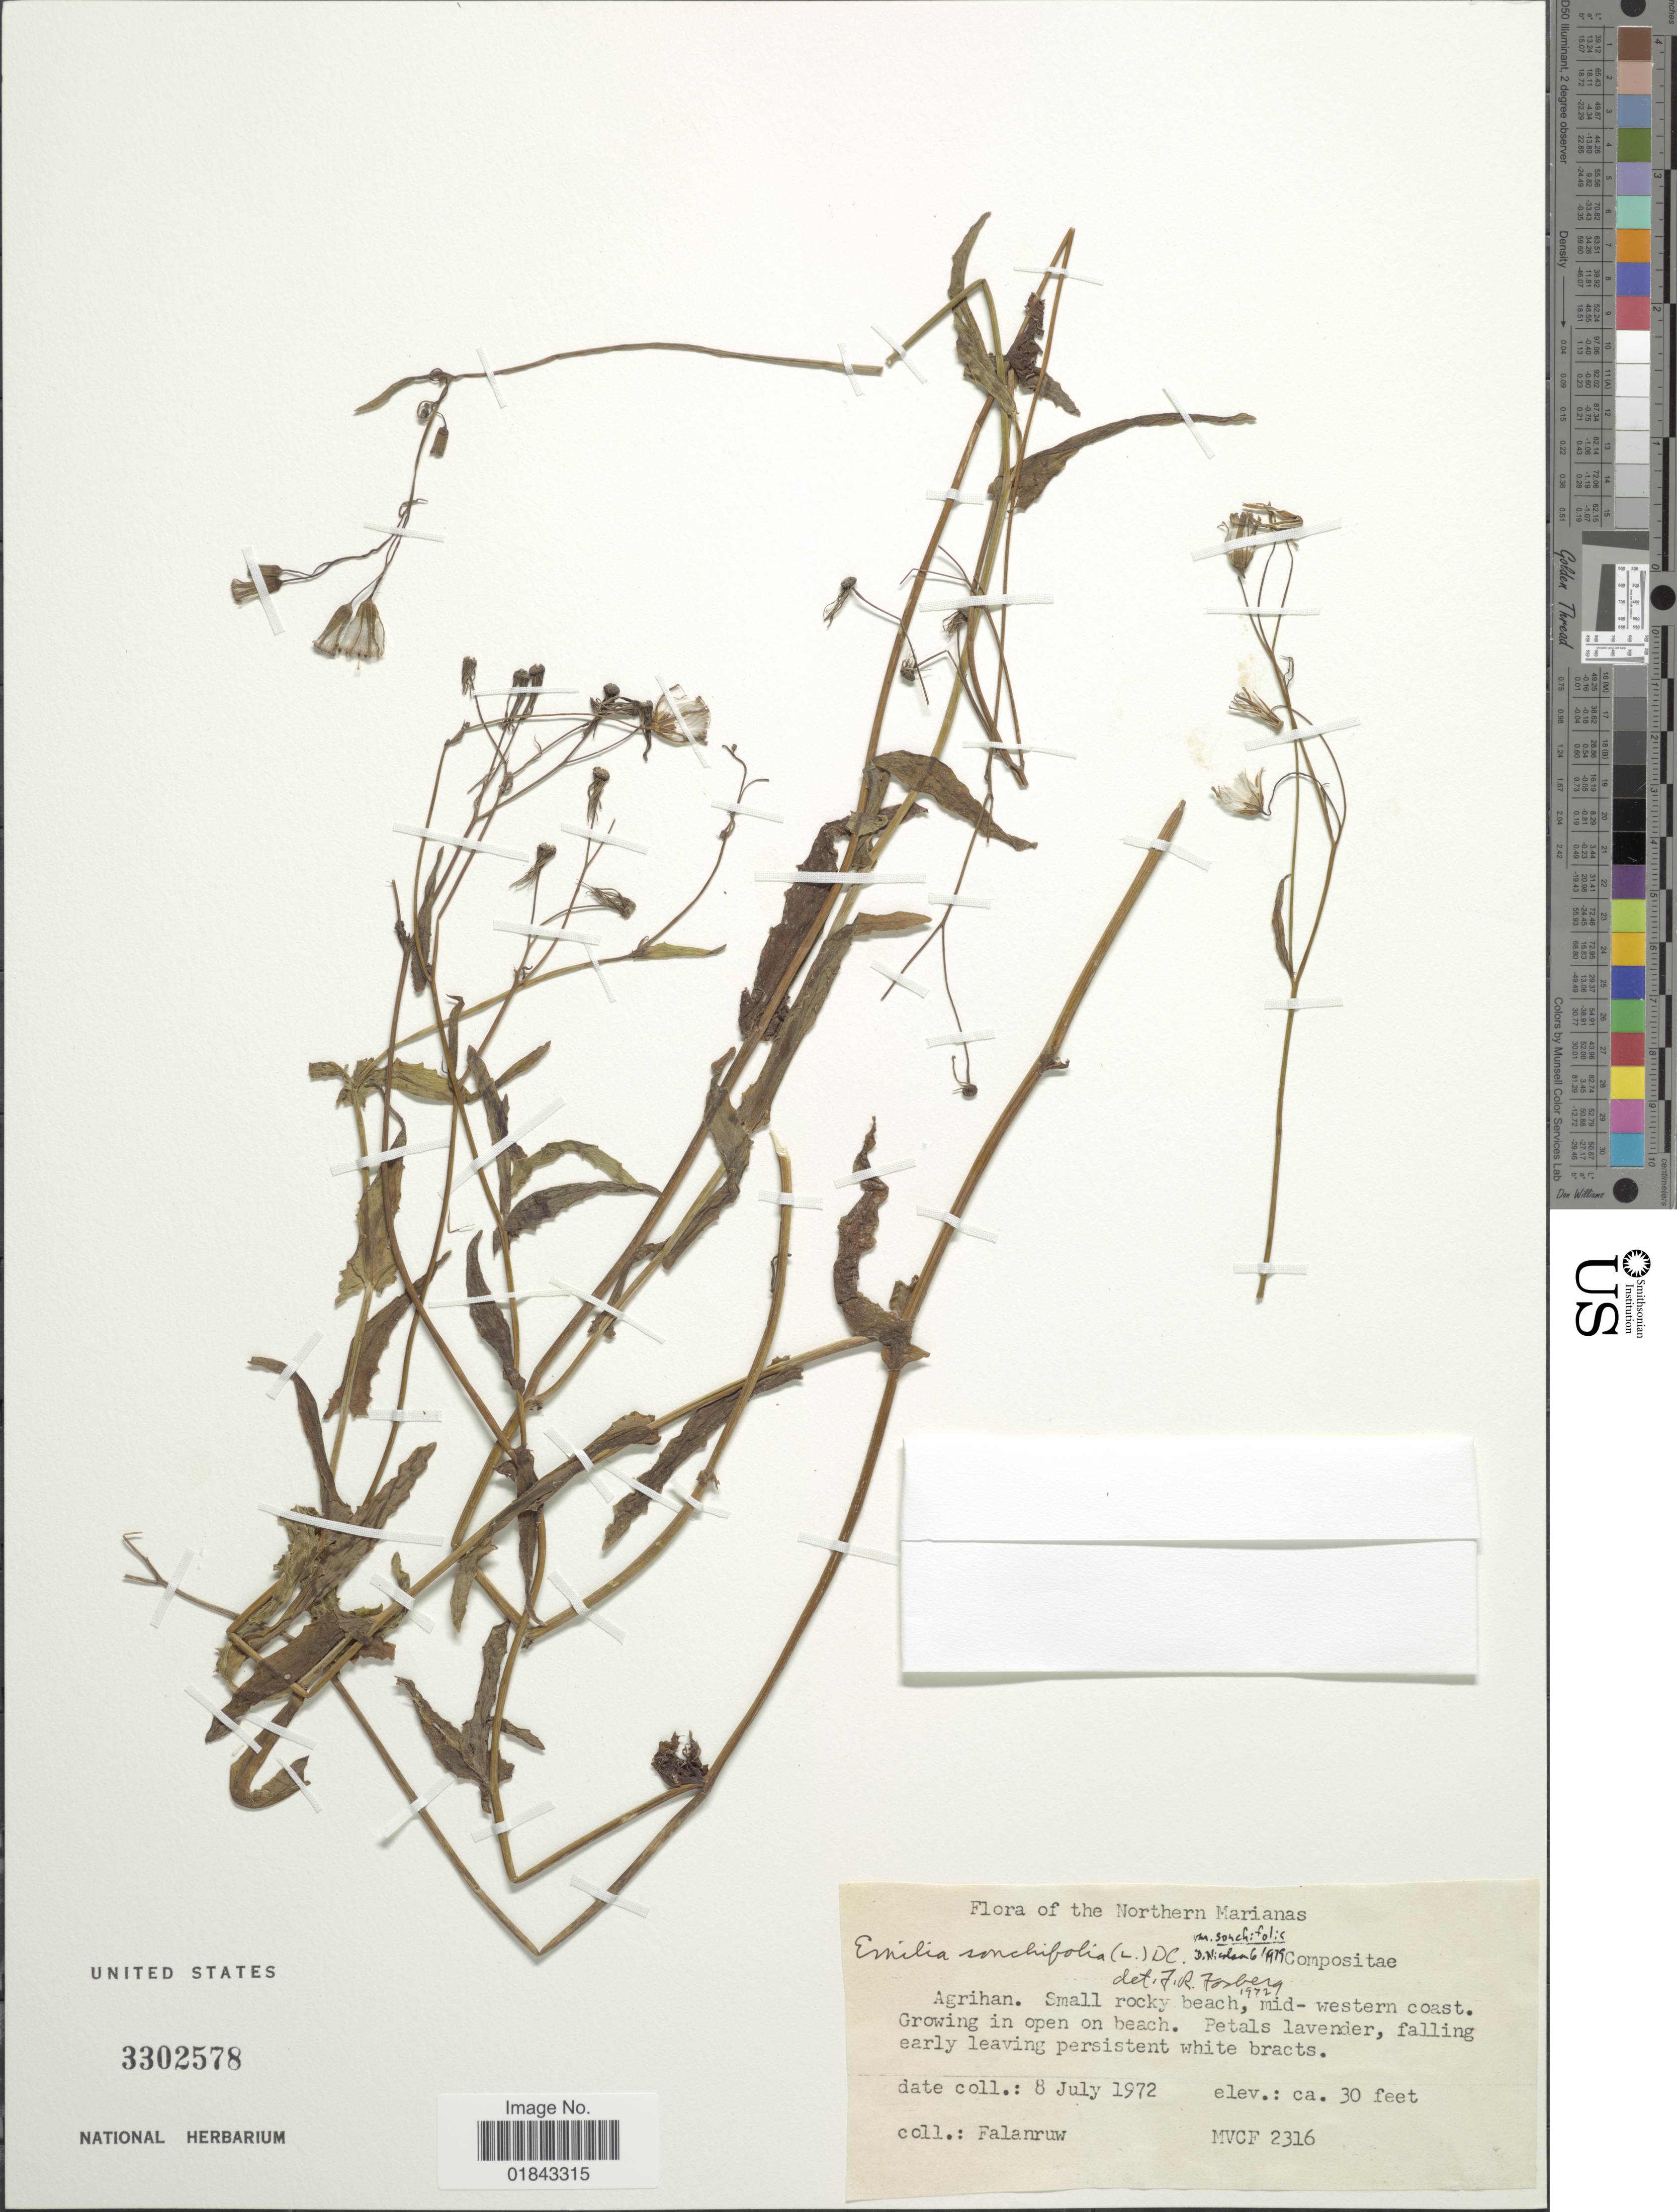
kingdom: Plantae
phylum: Tracheophyta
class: Magnoliopsida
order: Asterales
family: Asteraceae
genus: Emilia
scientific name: Emilia sonchifolia var. sonchifolia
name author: (L.) DC.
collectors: Falanruw, --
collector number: MVCF2316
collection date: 1972-07-08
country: Northern Mariana Islands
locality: Agrihan, small rocky beach, mid-western coast, growing in open on beach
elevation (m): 9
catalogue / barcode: US 3302578